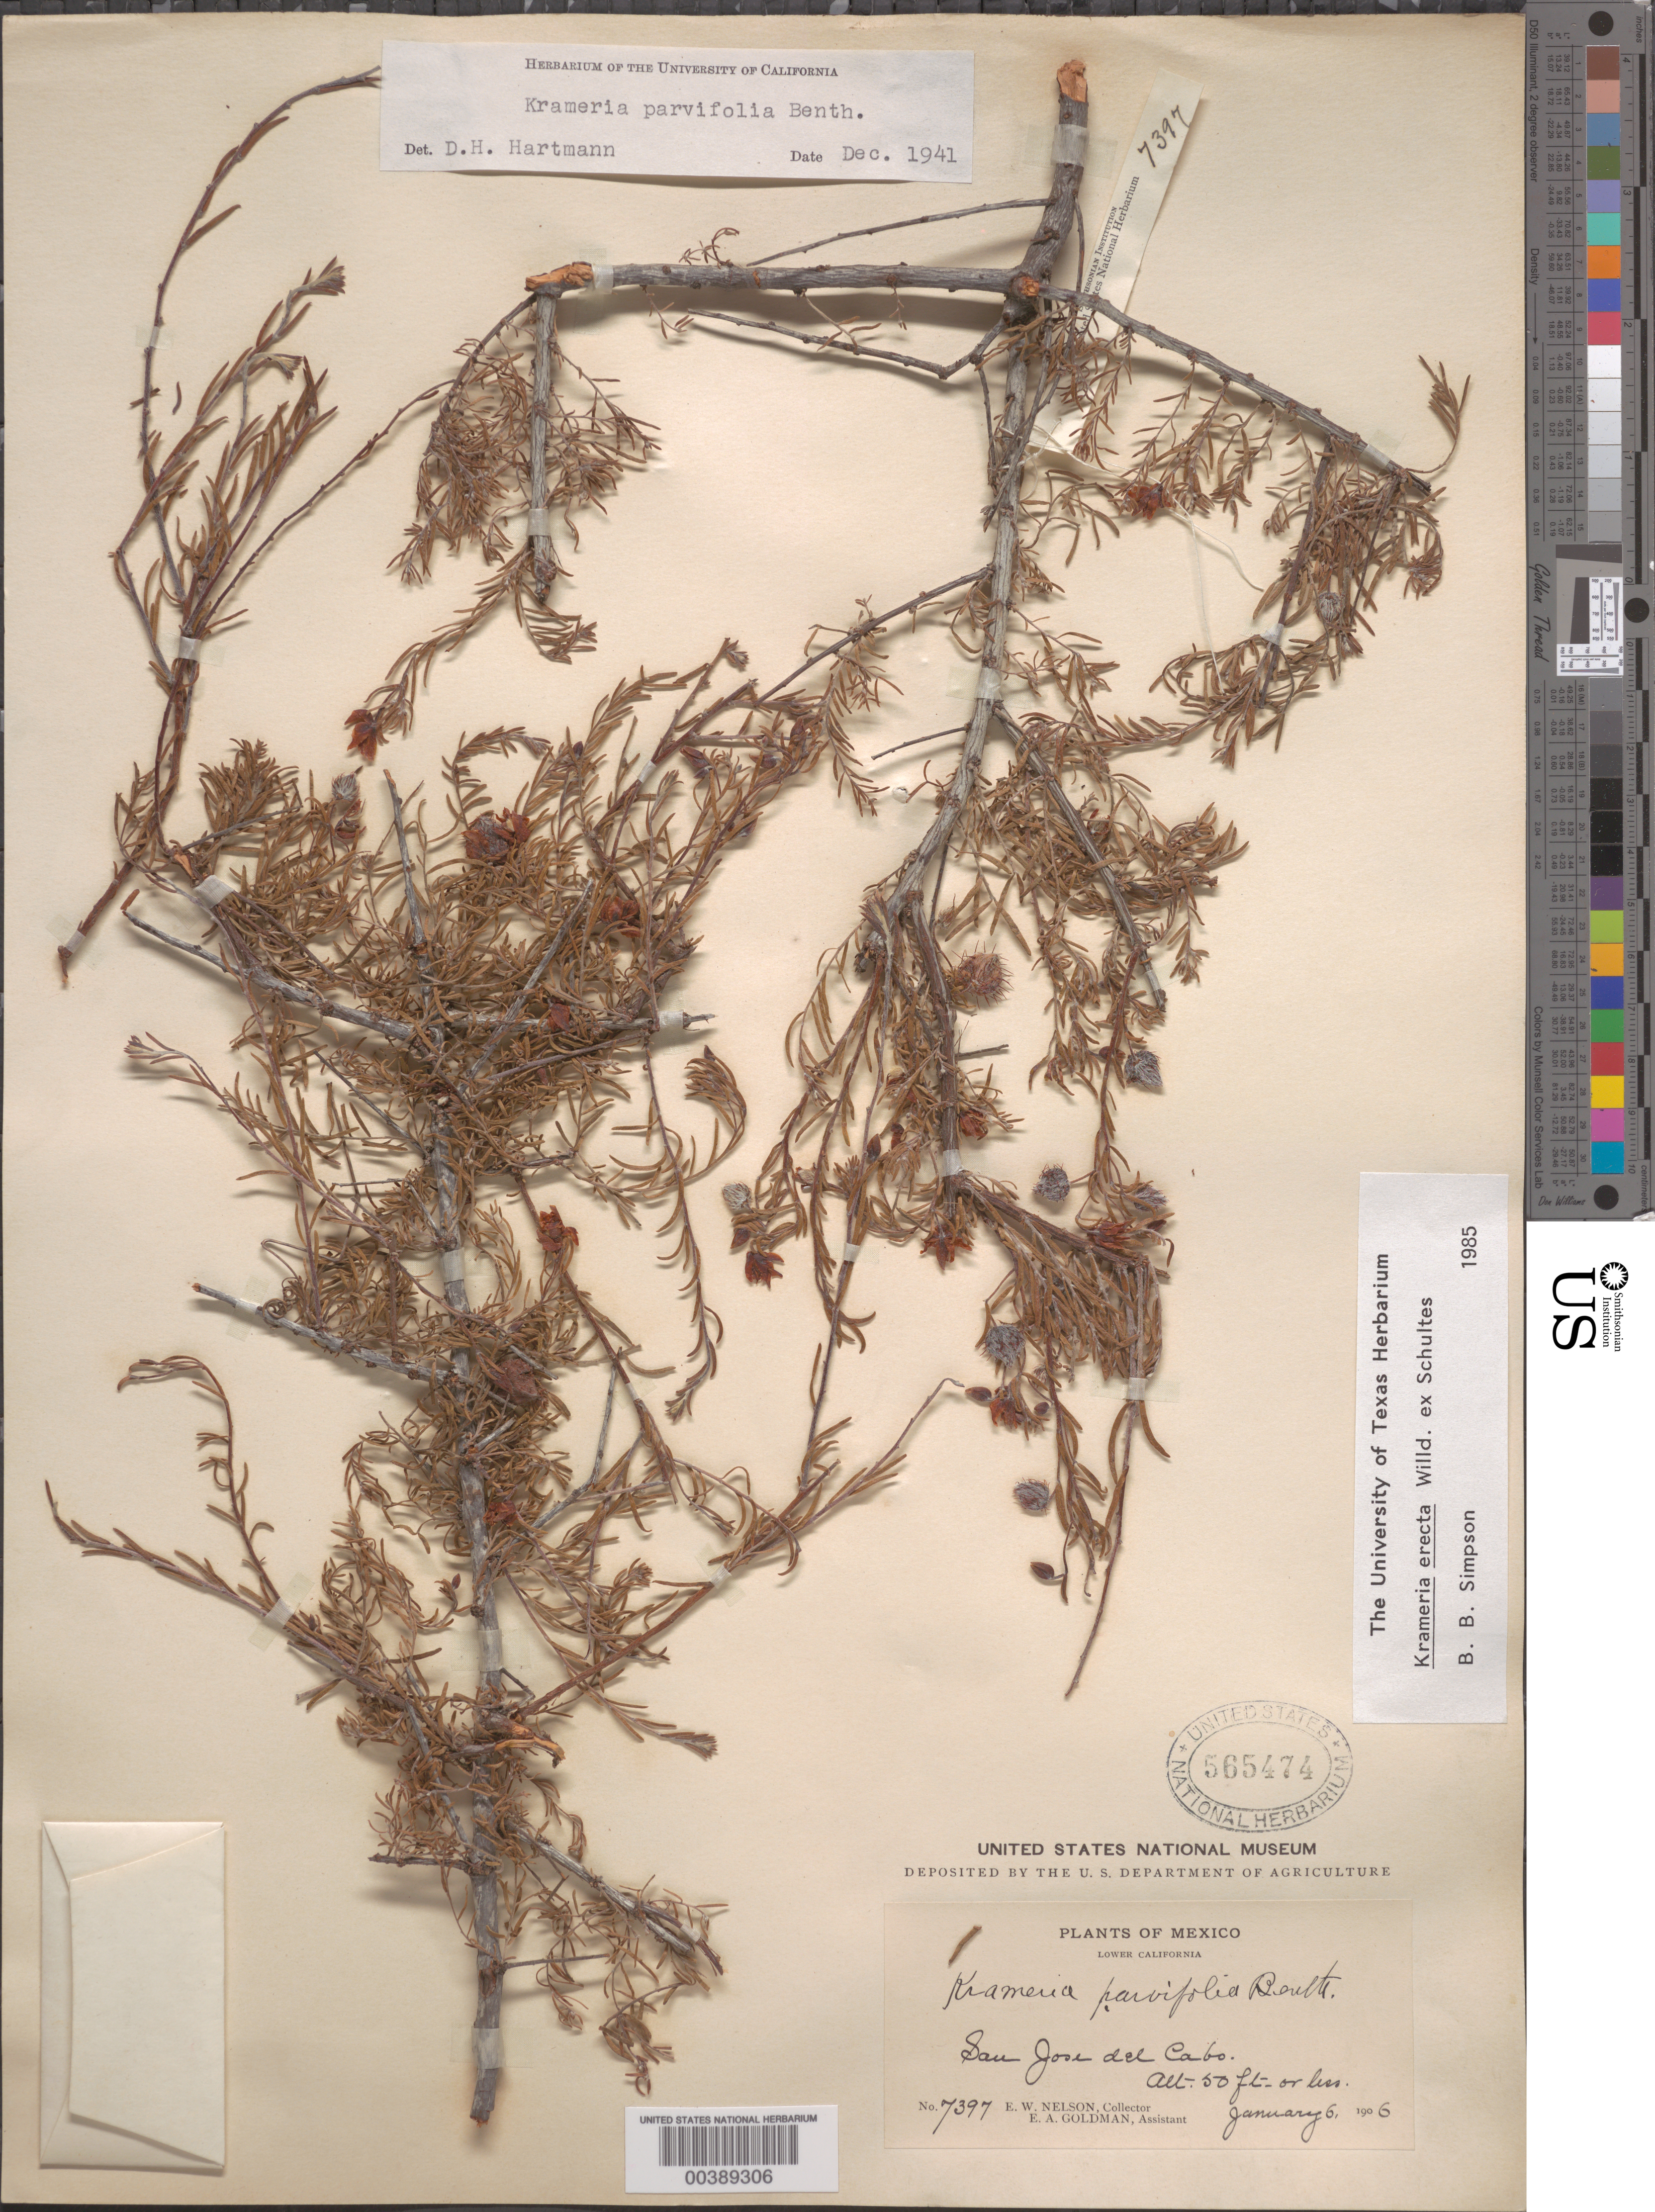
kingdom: Plantae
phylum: Tracheophyta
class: Magnoliopsida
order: Zygophyllales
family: Krameriaceae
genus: Krameria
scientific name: Krameria erecta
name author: Willd. ex Schult.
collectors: E. W. Nelson & E. A. Goldman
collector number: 7397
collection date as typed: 06 Jan 1906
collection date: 1906-01-06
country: Mexico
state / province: Baja California Sur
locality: San José del Cabo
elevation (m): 15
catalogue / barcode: US 565474